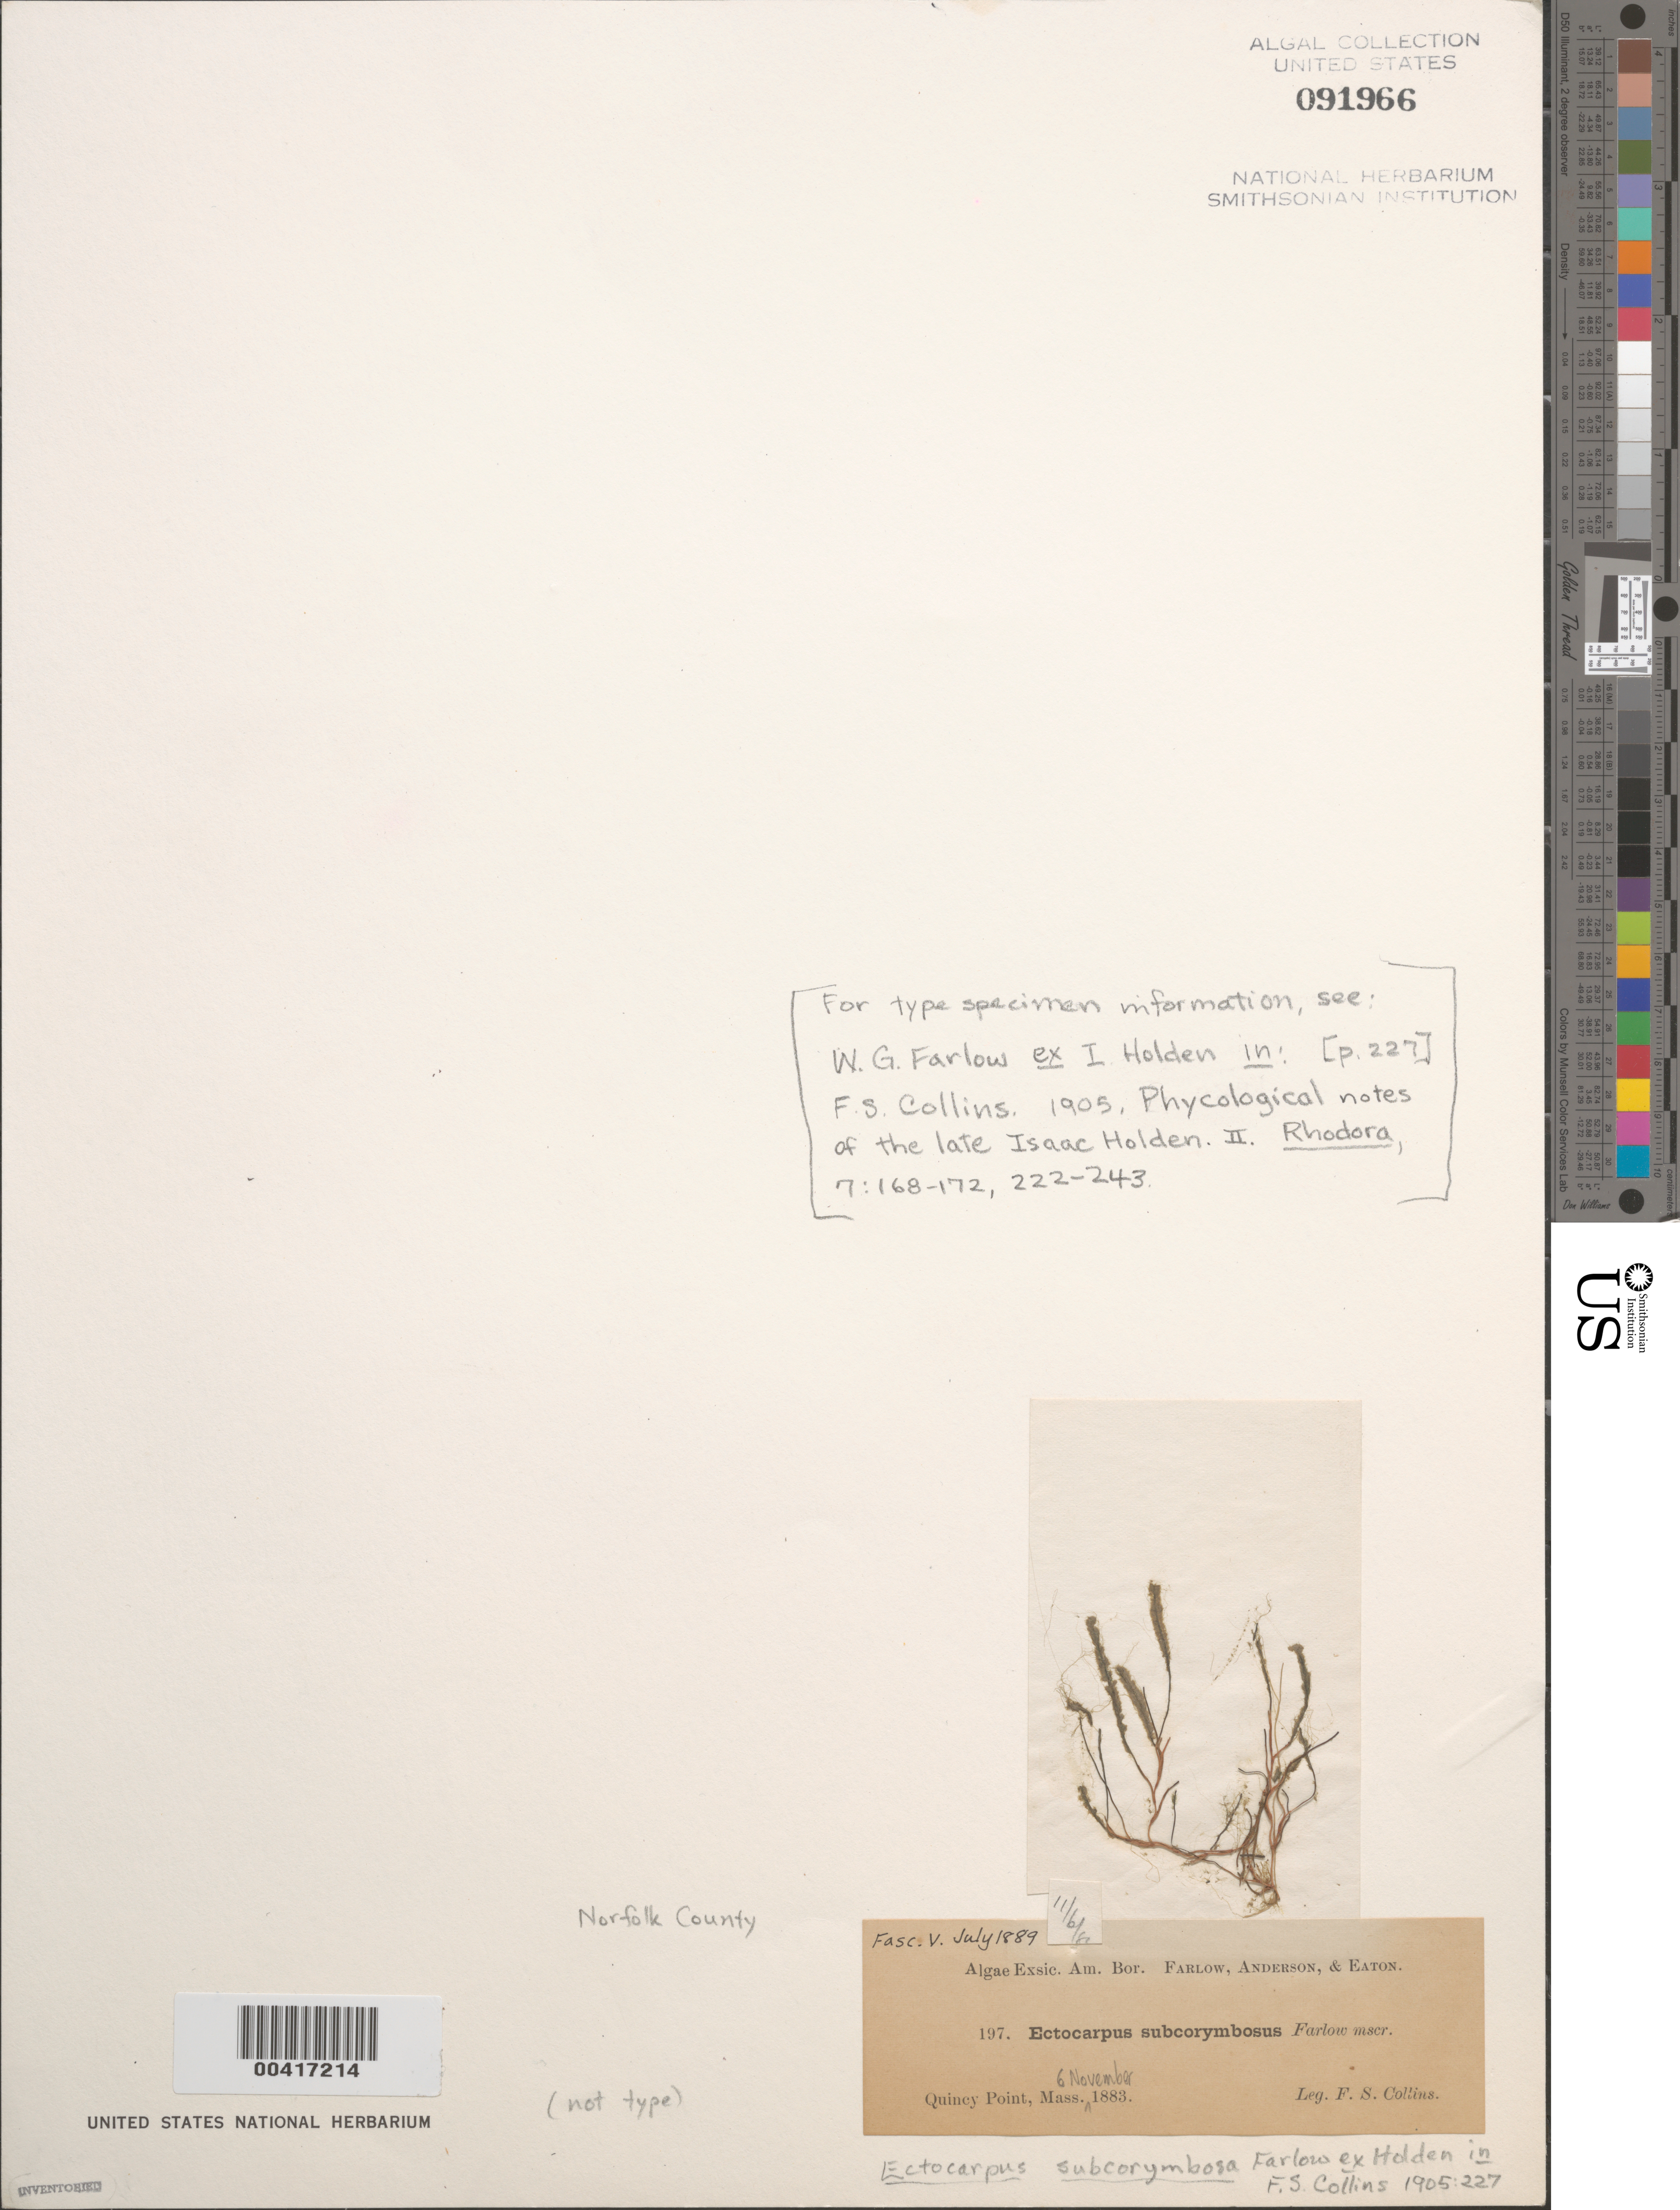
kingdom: Chromista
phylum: Ochrophyta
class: Phaeophyceae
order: Ectocarpales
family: Chordariaceae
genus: Hummia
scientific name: Hummia onusta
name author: (Kütz.) J. Fiore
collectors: F. Collins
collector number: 197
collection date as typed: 06 Nov 1883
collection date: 1883-11-06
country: United States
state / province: Massachusetts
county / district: Norfolk County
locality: Quincy Point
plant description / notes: Farlow, Anderson & Eaton, Algae Exsiccatae Americae Borealis, Fasc. V, July 1889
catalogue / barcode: US 91966